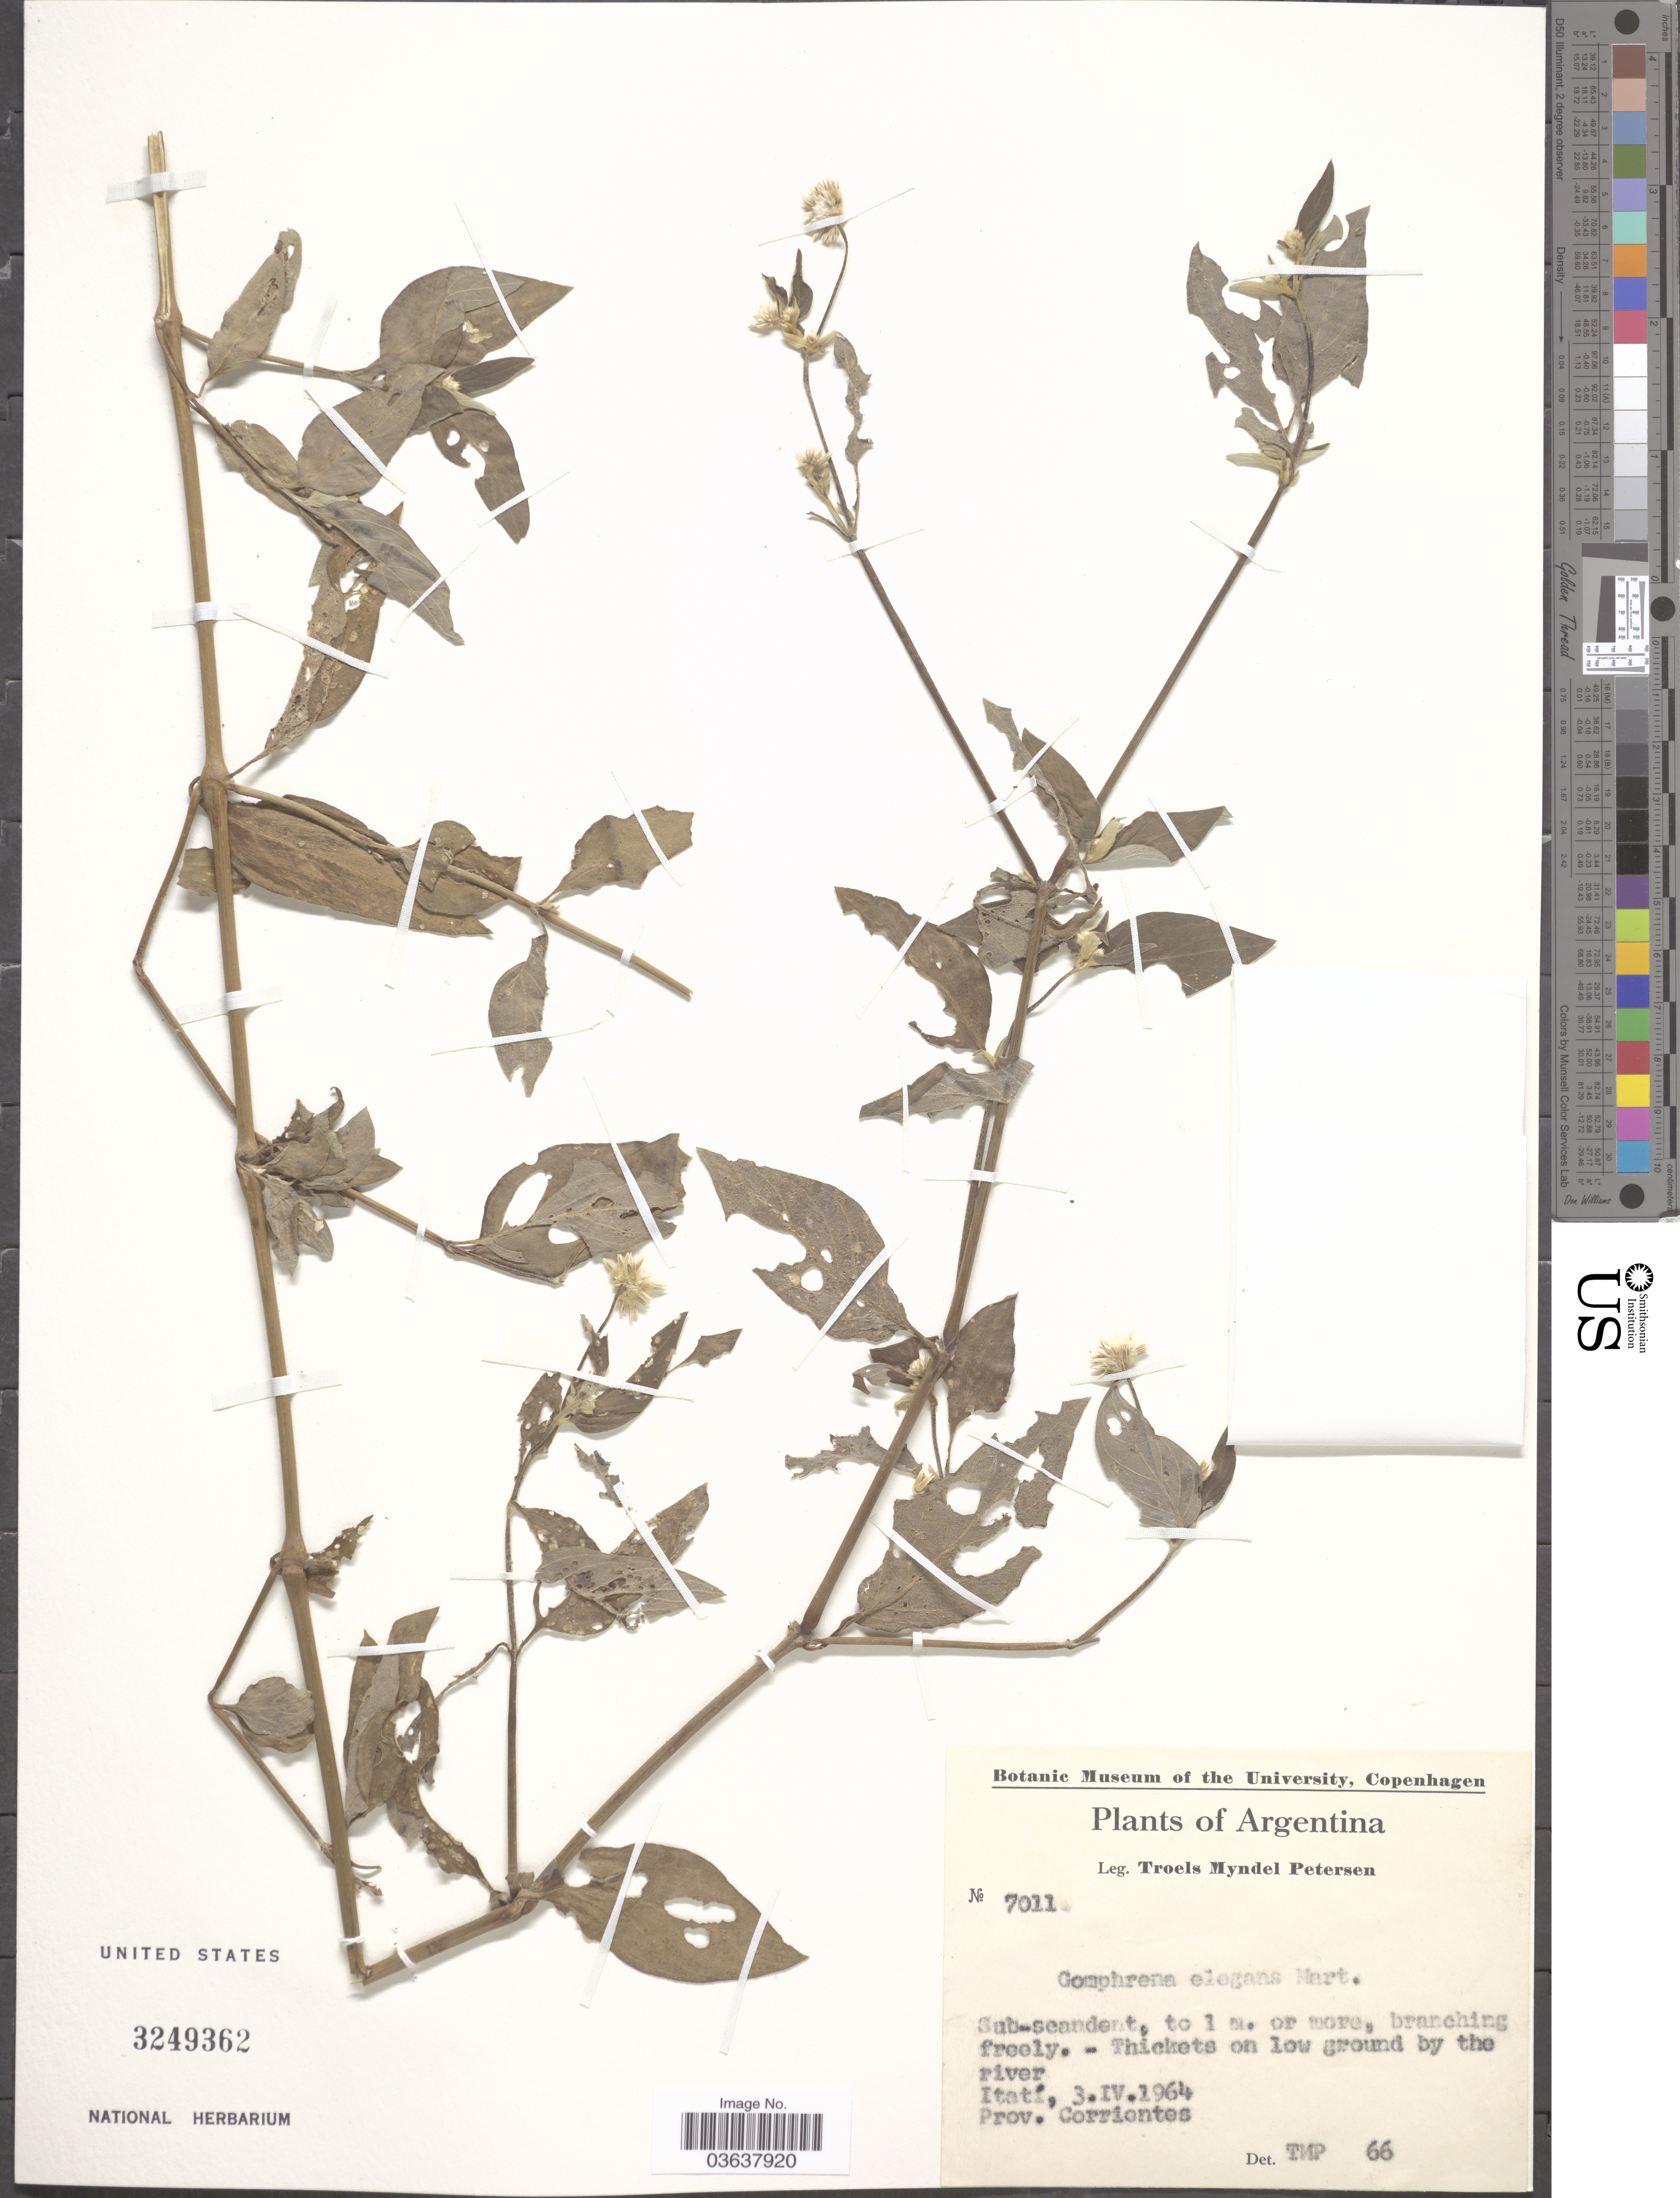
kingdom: Plantae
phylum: Tracheophyta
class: Magnoliopsida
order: Caryophyllales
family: Amaranthaceae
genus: Gomphrena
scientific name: Gomphrena elegans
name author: Mart.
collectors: T. Pederson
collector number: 7011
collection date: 1964-04-03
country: Argentina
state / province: Corrientes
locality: Itatí.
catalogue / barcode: US 3249362